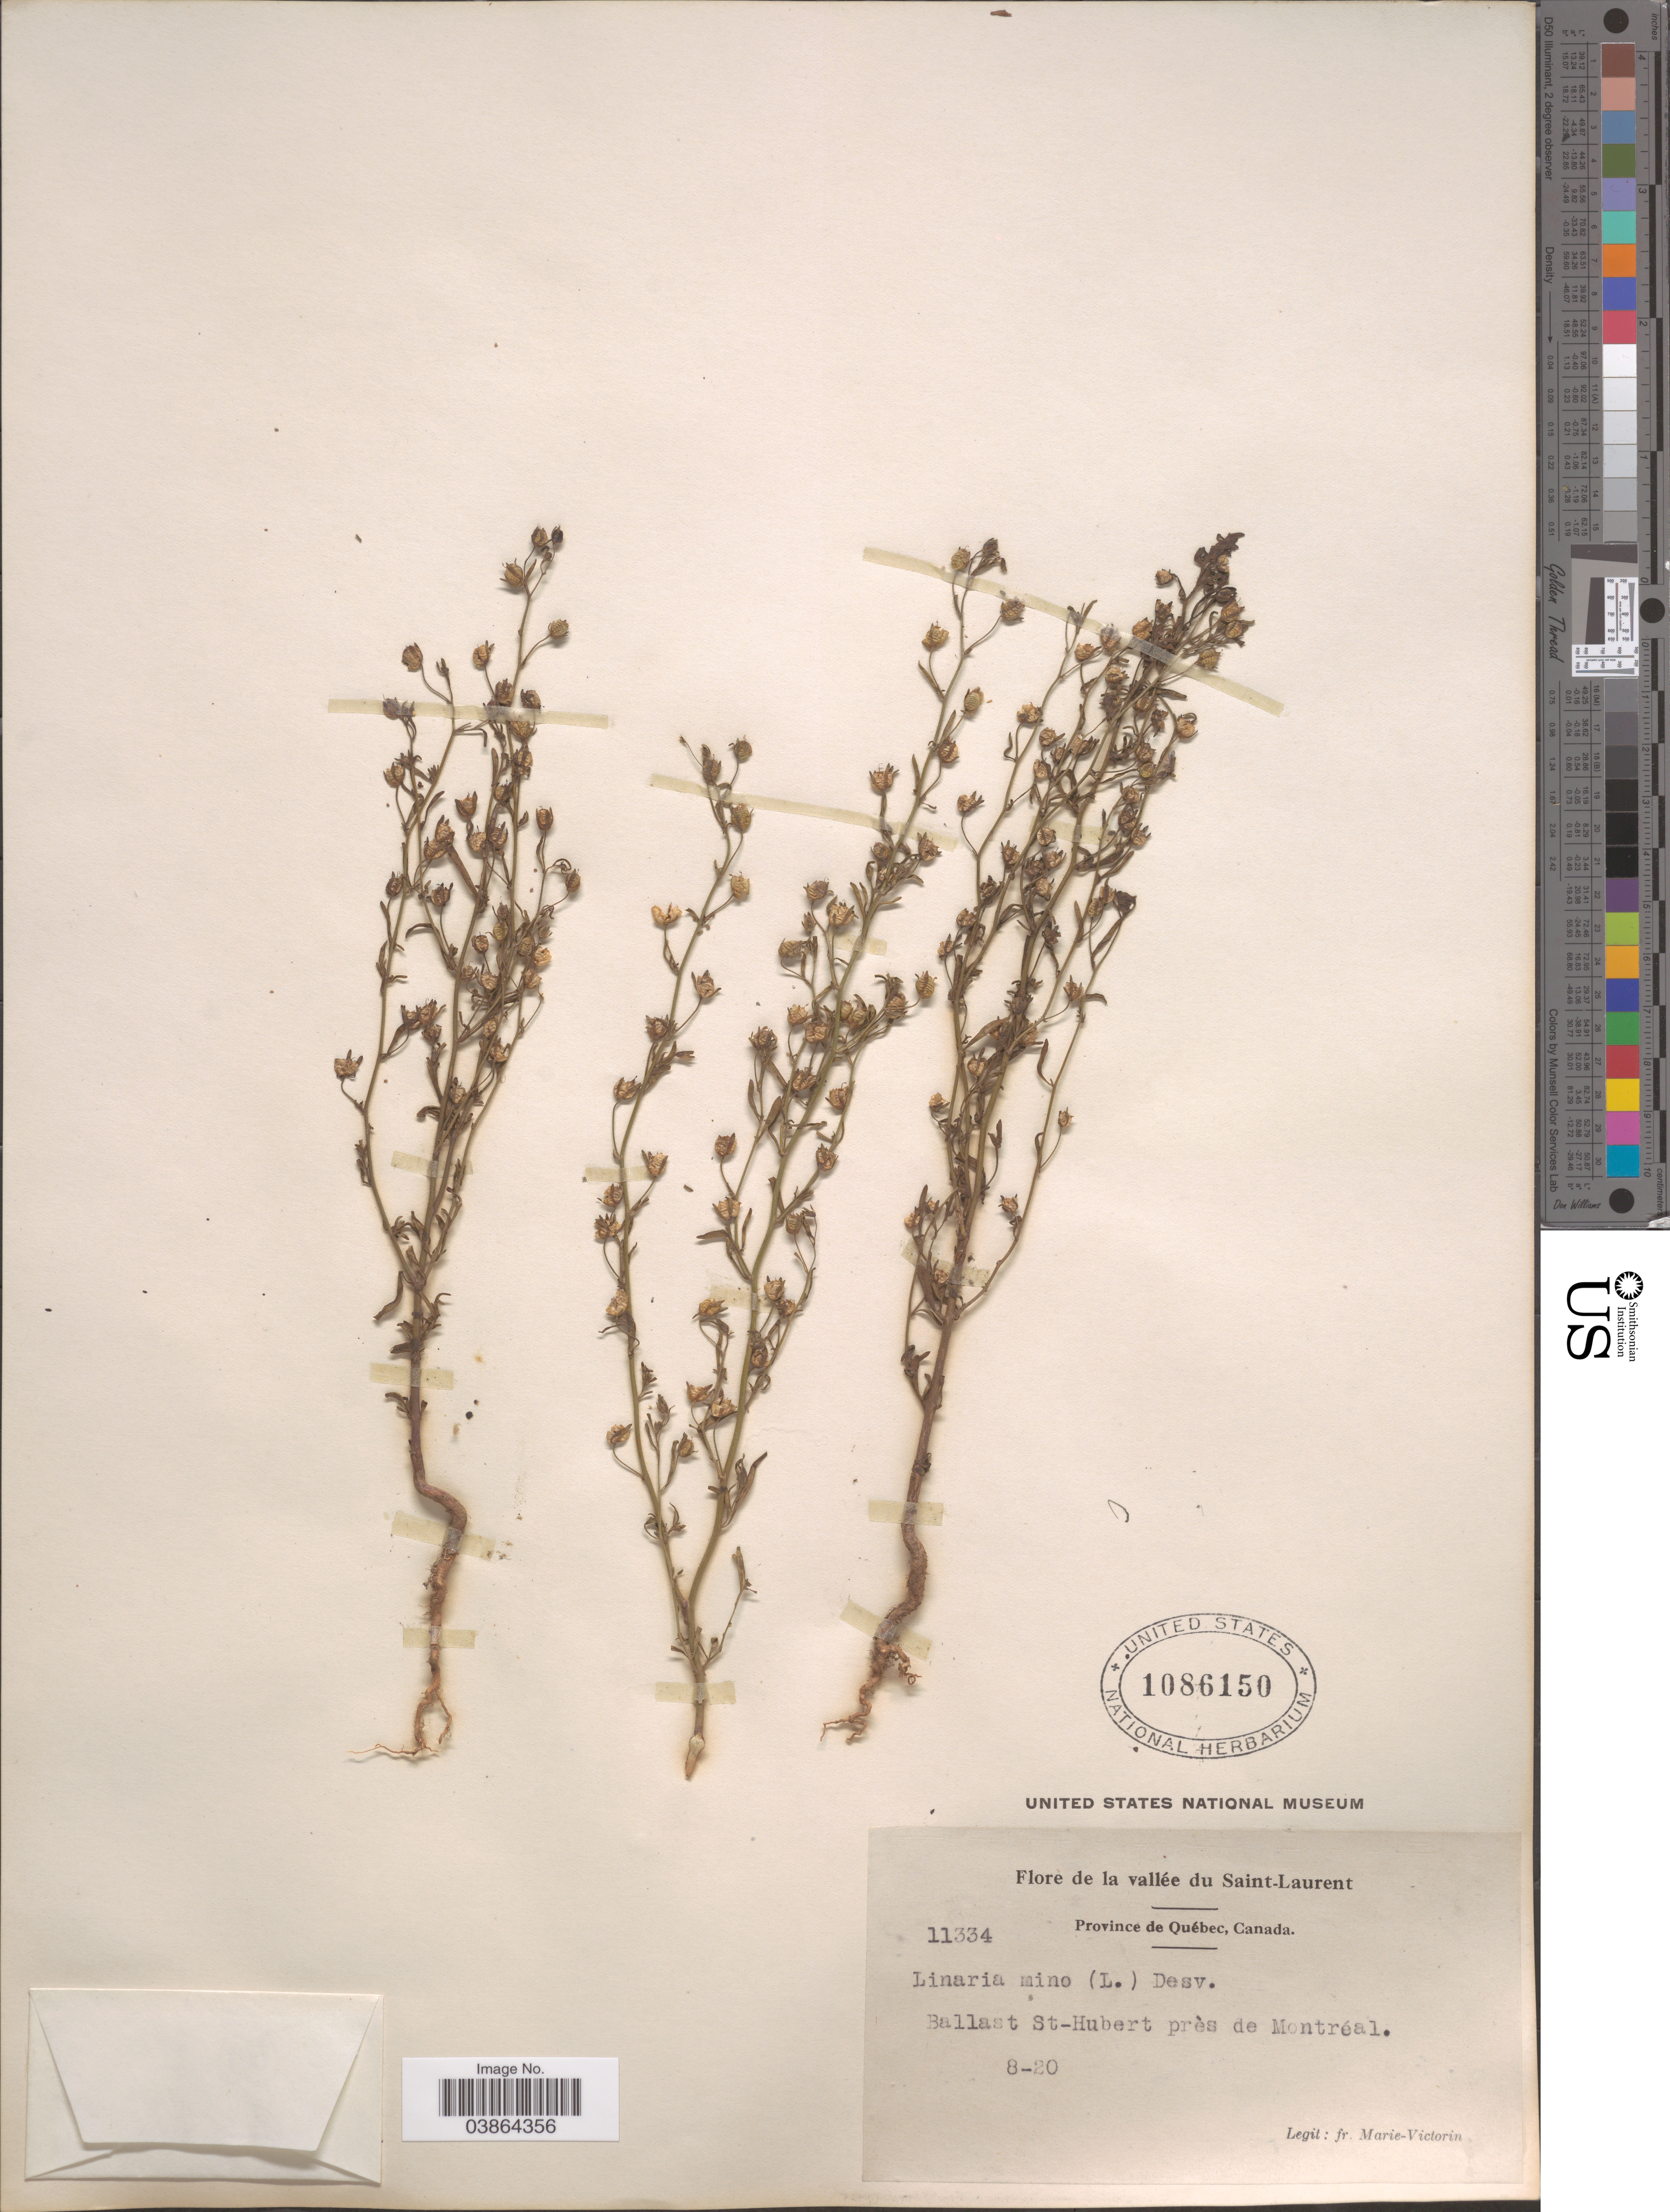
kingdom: Plantae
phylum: Tracheophyta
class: Magnoliopsida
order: Lamiales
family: Plantaginaceae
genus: Chaenorrhinum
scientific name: Chaenorrhinum minor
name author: (L.) Lange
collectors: F. Marie-Victorin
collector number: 11334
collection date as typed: Transcribed d/m/y: /8/20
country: Canada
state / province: Quebec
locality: La vallée du Saint-Laurent. Ballast St-Hubert près de Montréal.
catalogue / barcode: US 1086150